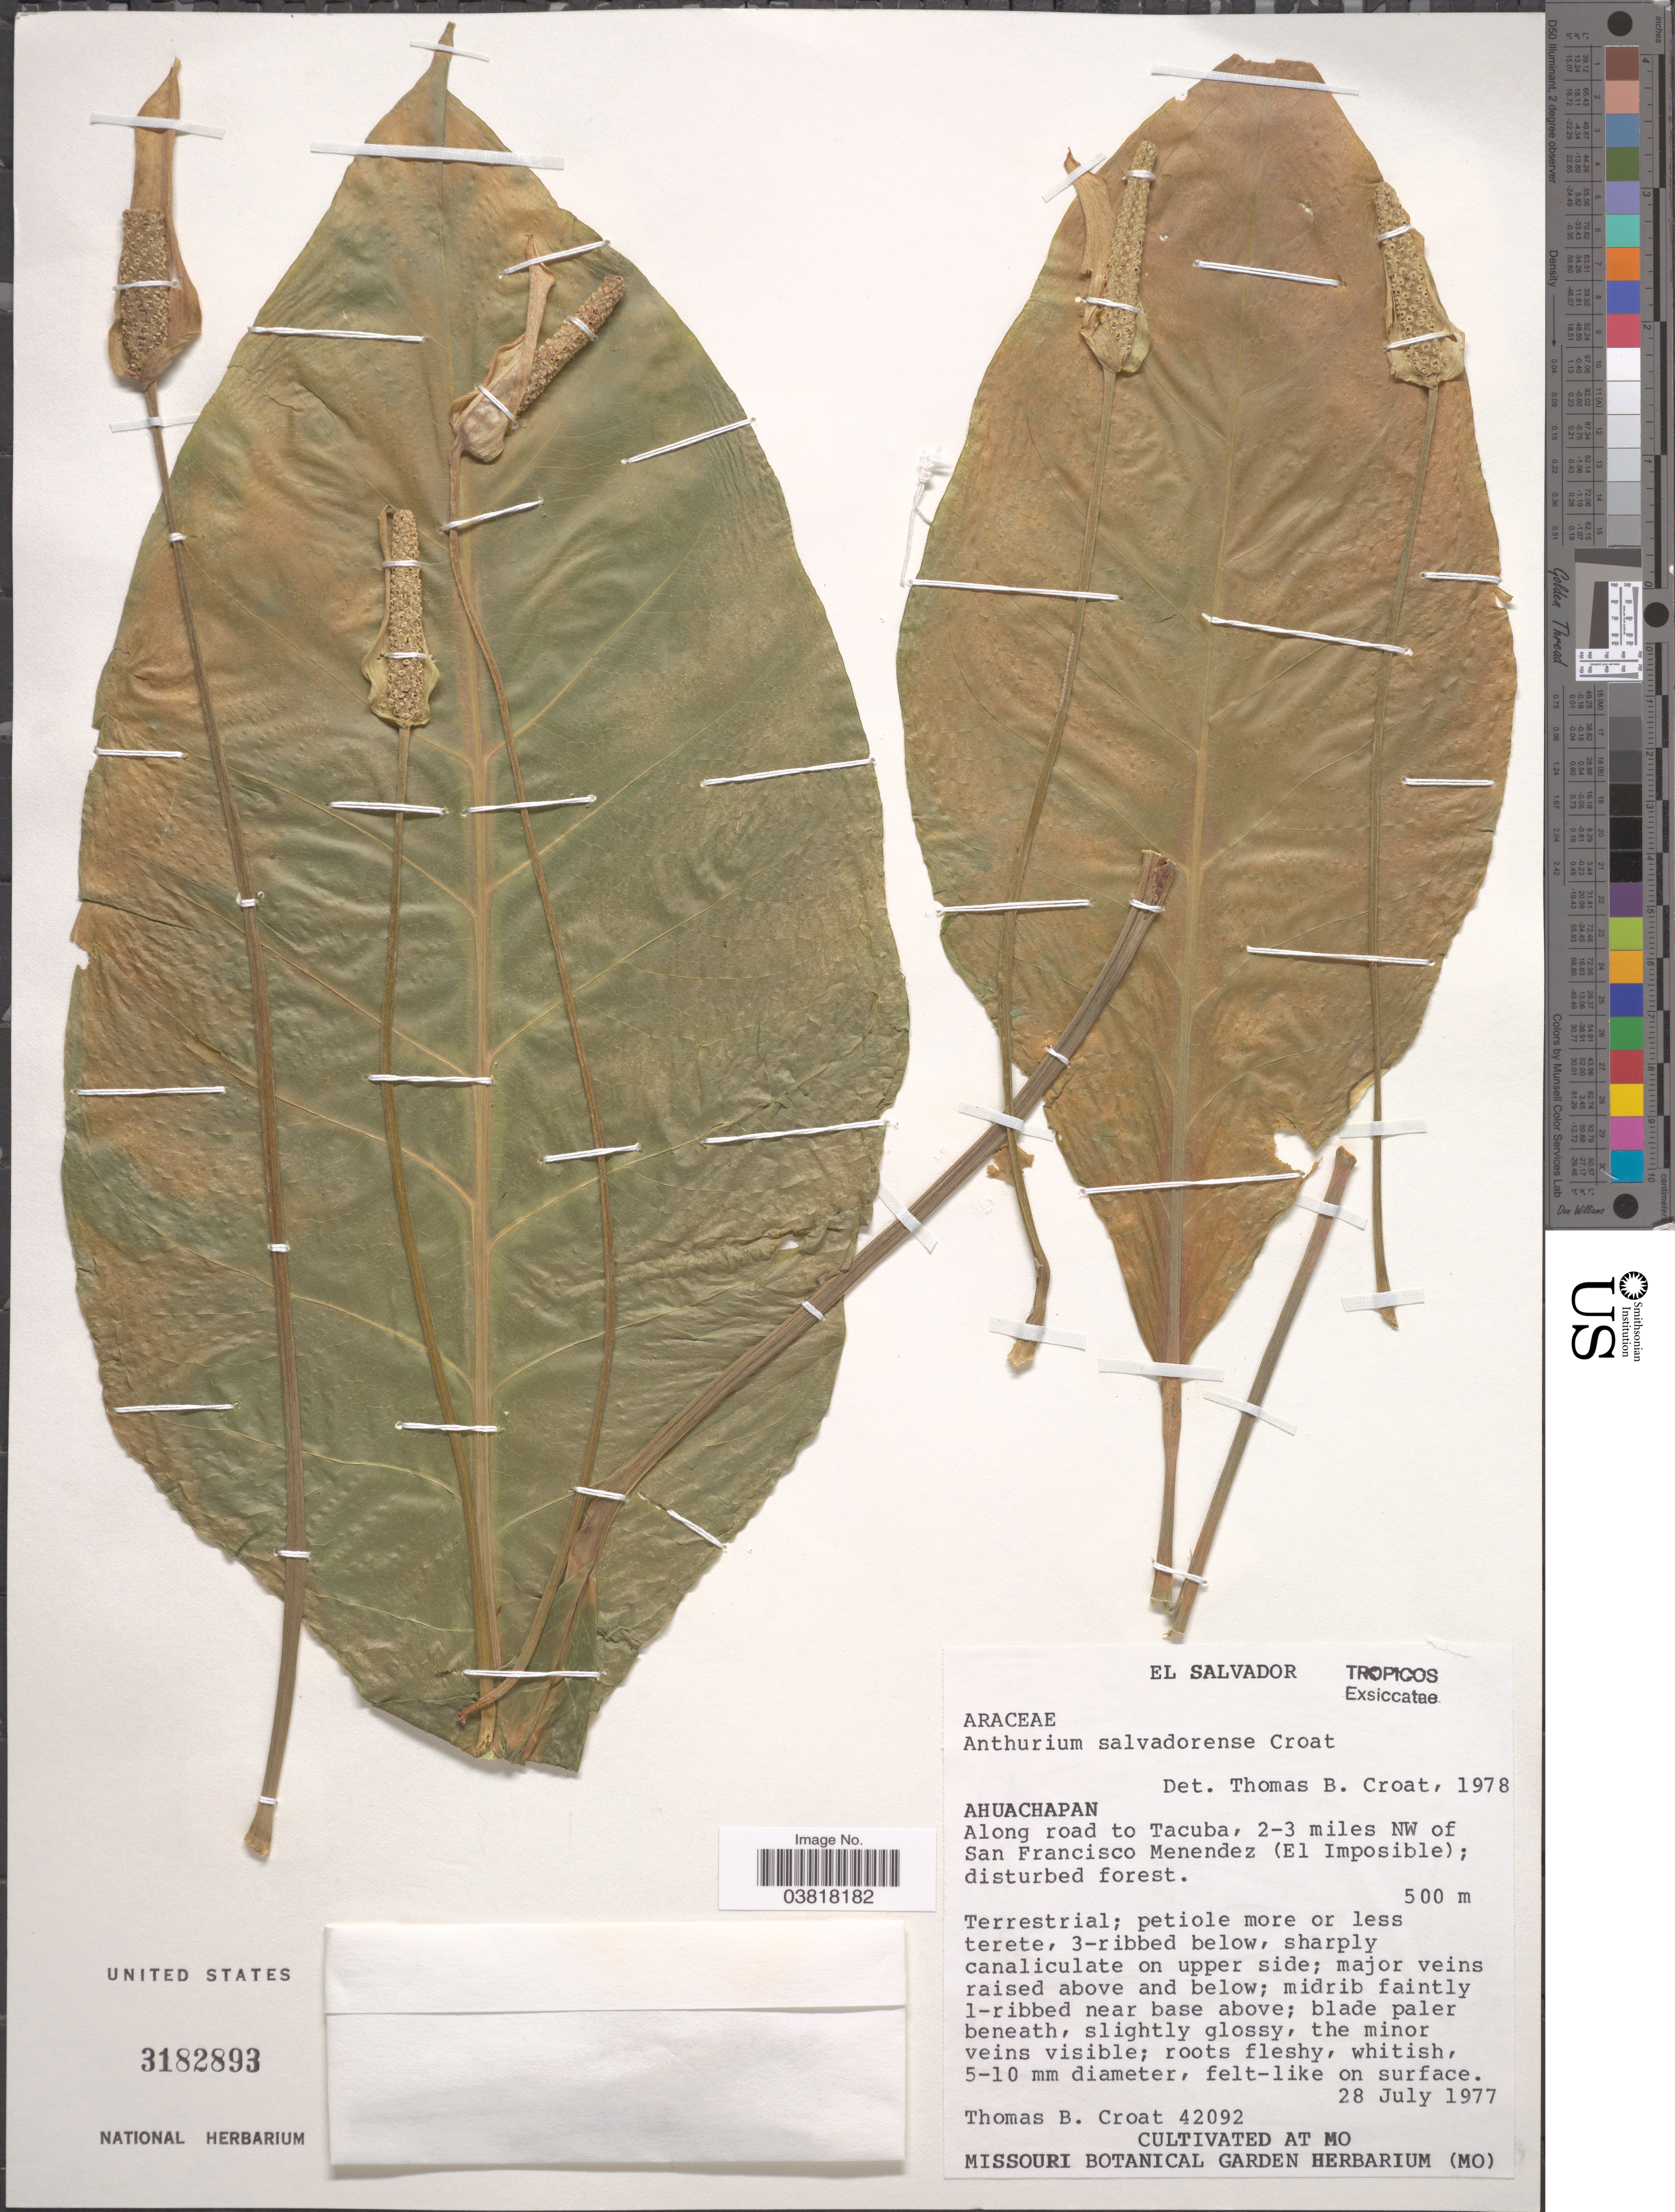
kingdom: Plantae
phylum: Tracheophyta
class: Liliopsida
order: Alismatales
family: Araceae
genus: Anthurium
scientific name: Anthurium salvadorense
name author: Croat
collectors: T. B. Croat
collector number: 42092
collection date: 1977-07-28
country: El Salvador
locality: Cultivated at Missouri Botanical Garden Herbarium. [unsure placement] Ahuachapan. Along road to Tacuba, 2-3 miles NW of San Francisco Menendez (El Imposible).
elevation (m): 500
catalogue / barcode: US 3182893